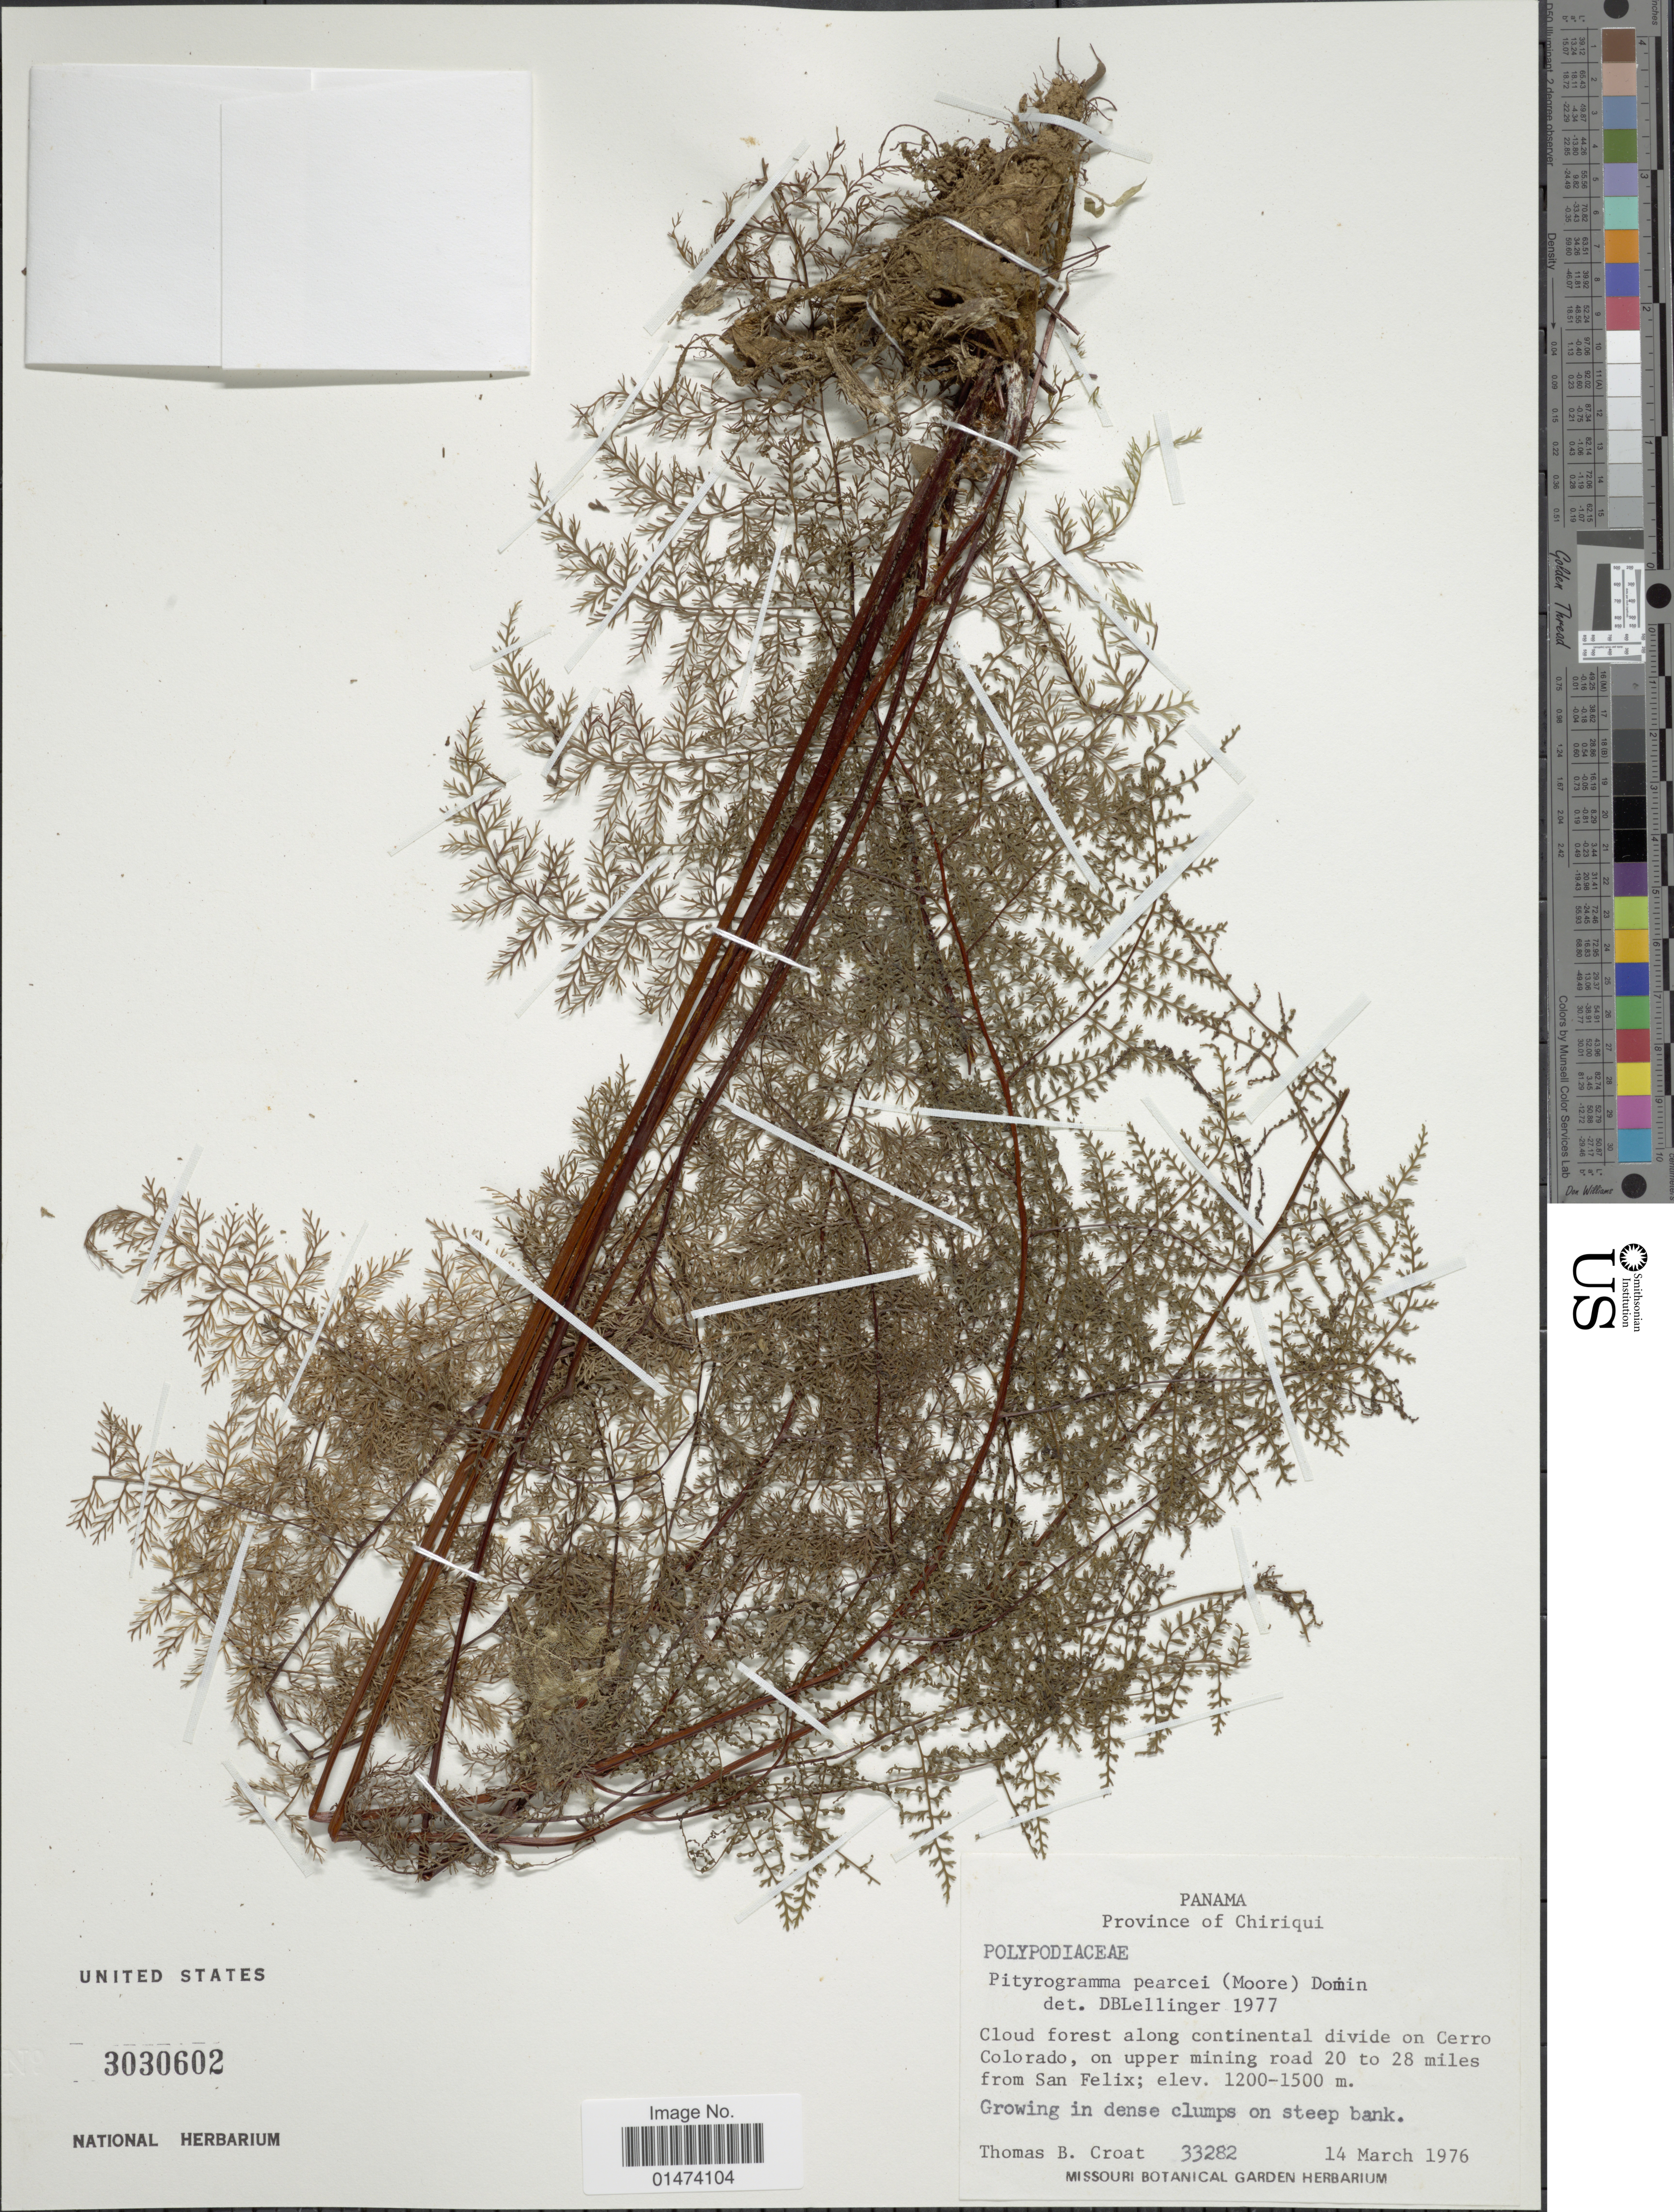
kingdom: Plantae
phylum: Tracheophyta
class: Polypodiopsida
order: Polypodiales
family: Pteridaceae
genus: Pityrogramma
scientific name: Pityrogramma pearcei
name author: (T. Moore) Domin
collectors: T. B. Croat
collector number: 33282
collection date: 1976-03-14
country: Panama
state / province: Chiriqui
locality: Cloud forest along continental divide on Cerro Colorado, on upper mining road 20 to 28 miles from San Felix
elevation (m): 1200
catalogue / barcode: US 3030602